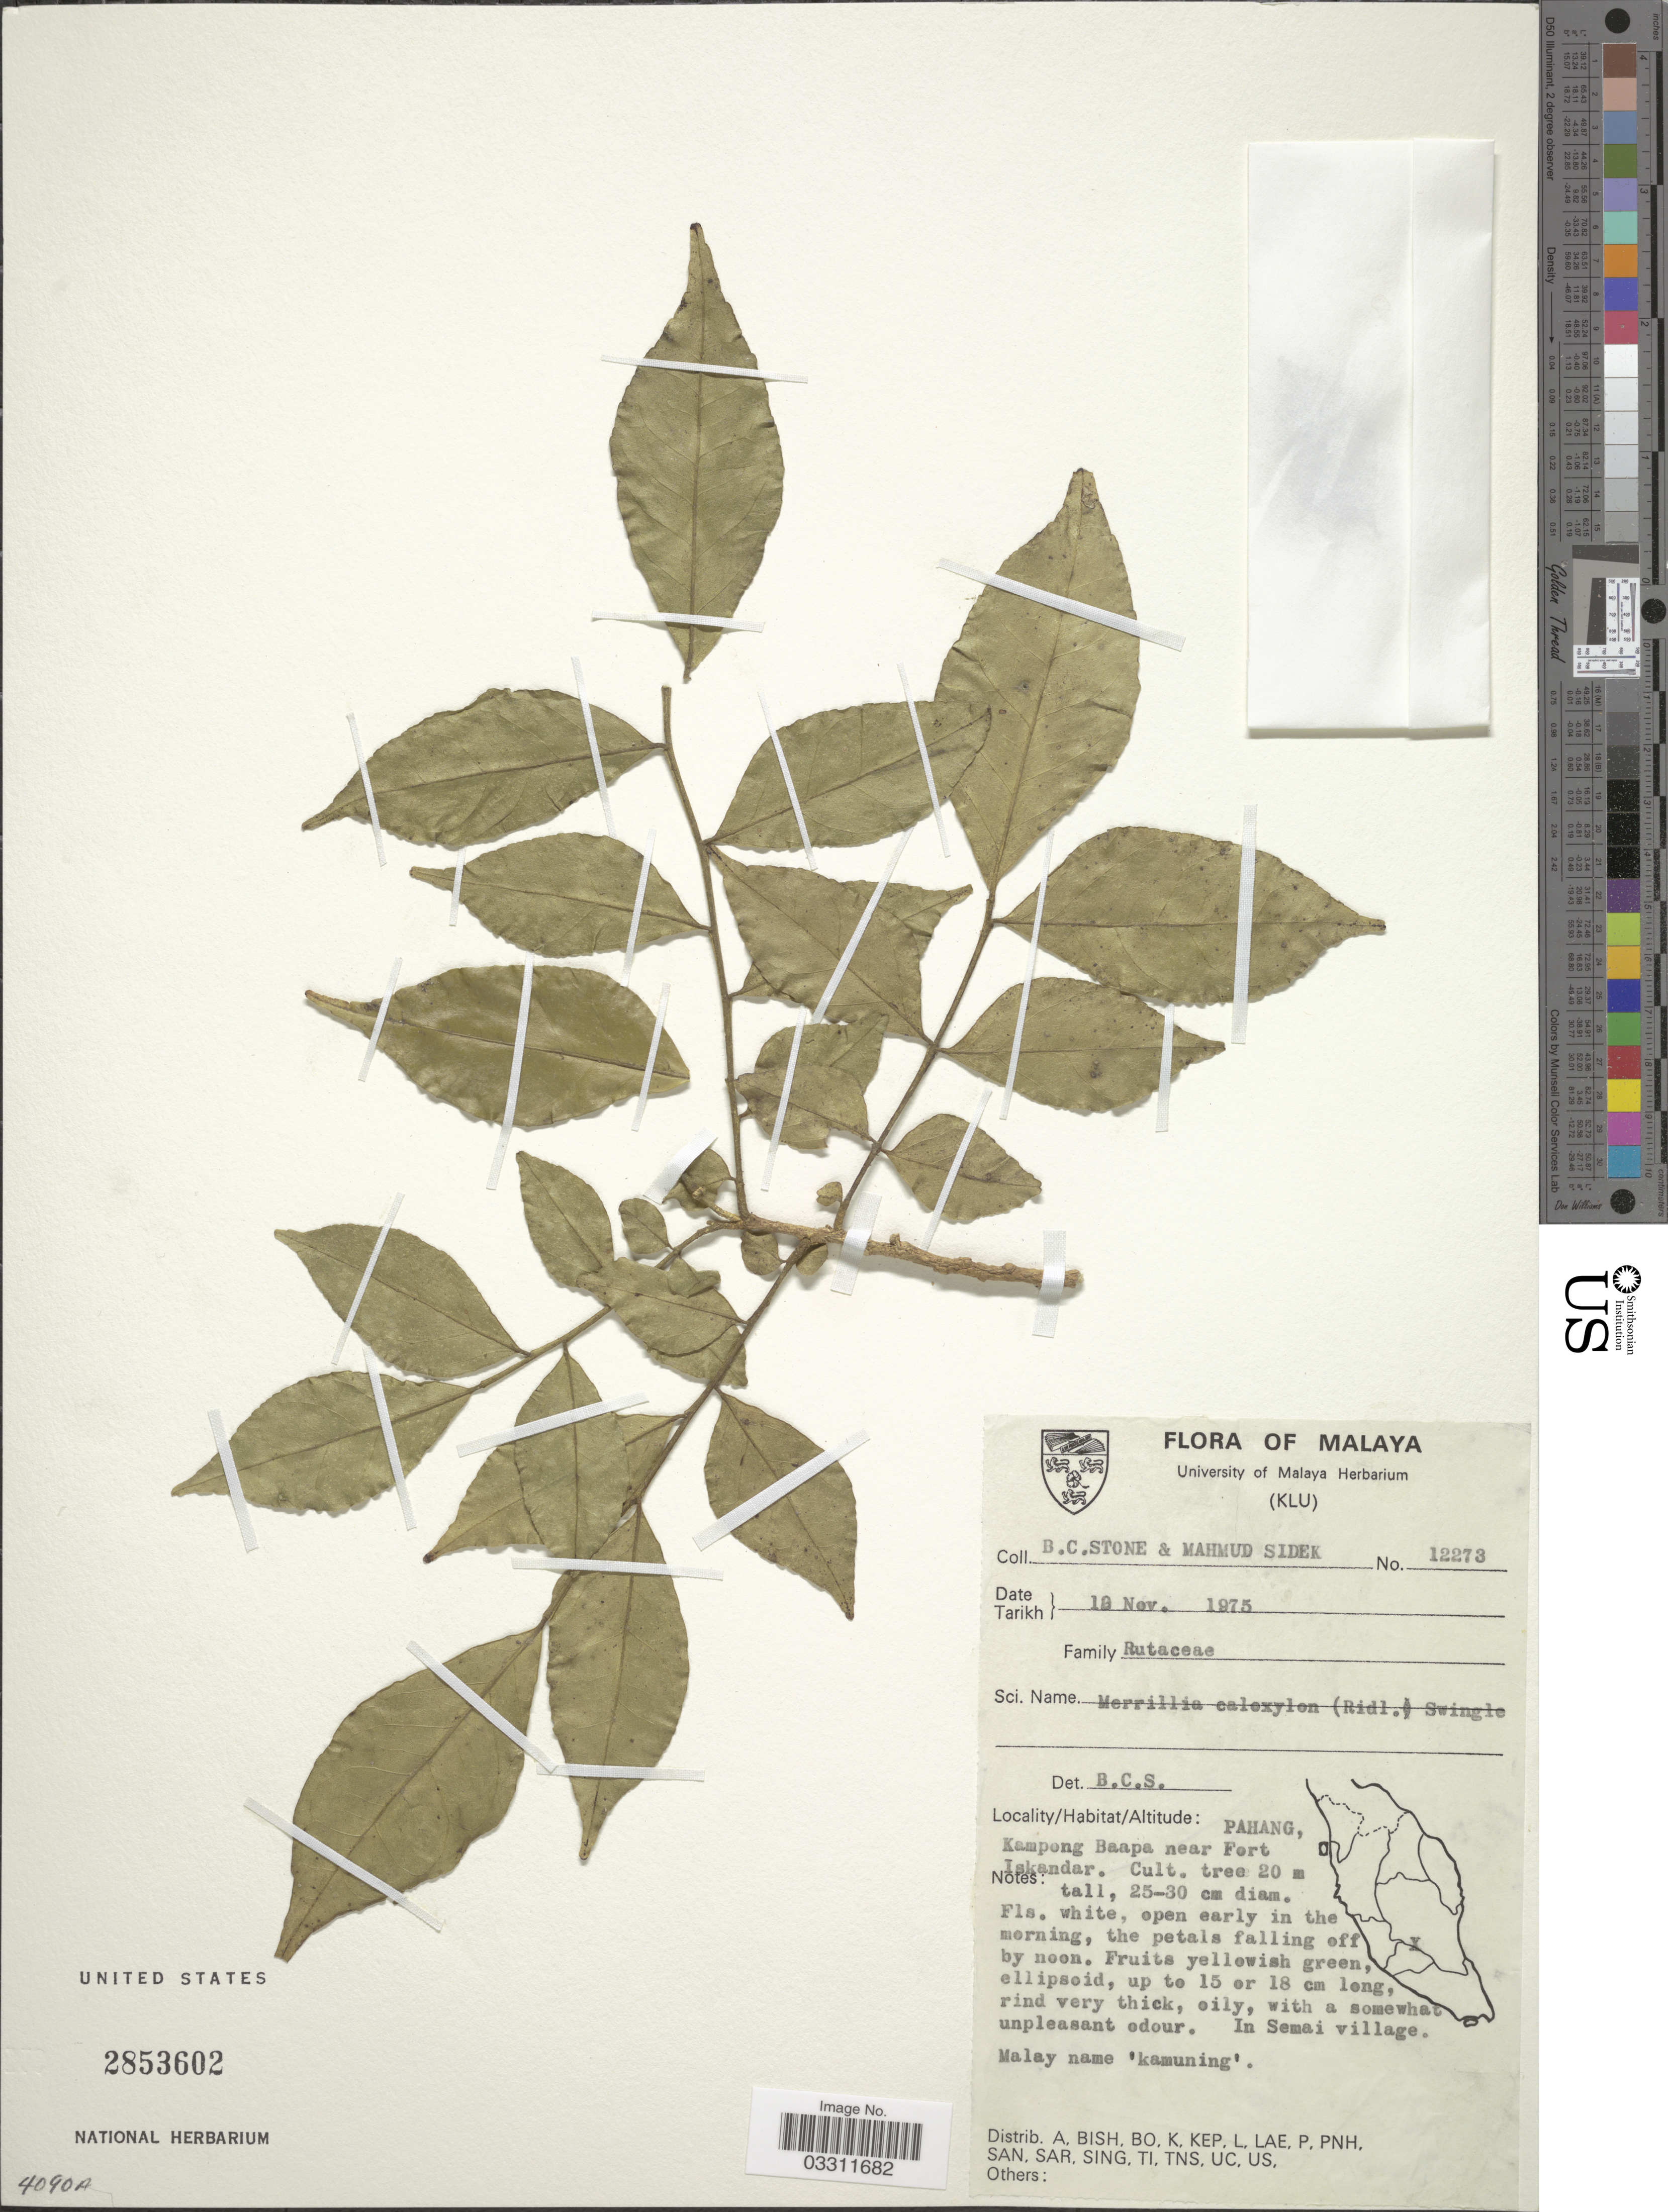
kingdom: Plantae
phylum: Tracheophyta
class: Magnoliopsida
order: Sapindales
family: Rutaceae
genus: Merrillia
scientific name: Merrillia caloxylon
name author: (Ridl.) Swingle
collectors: B. C. Stone & M. Sidek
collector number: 12273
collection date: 1975-11-19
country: Malaysia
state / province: Pahang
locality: Malaya. Kampong Baapa near Fort Iskandar.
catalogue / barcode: US 2853602